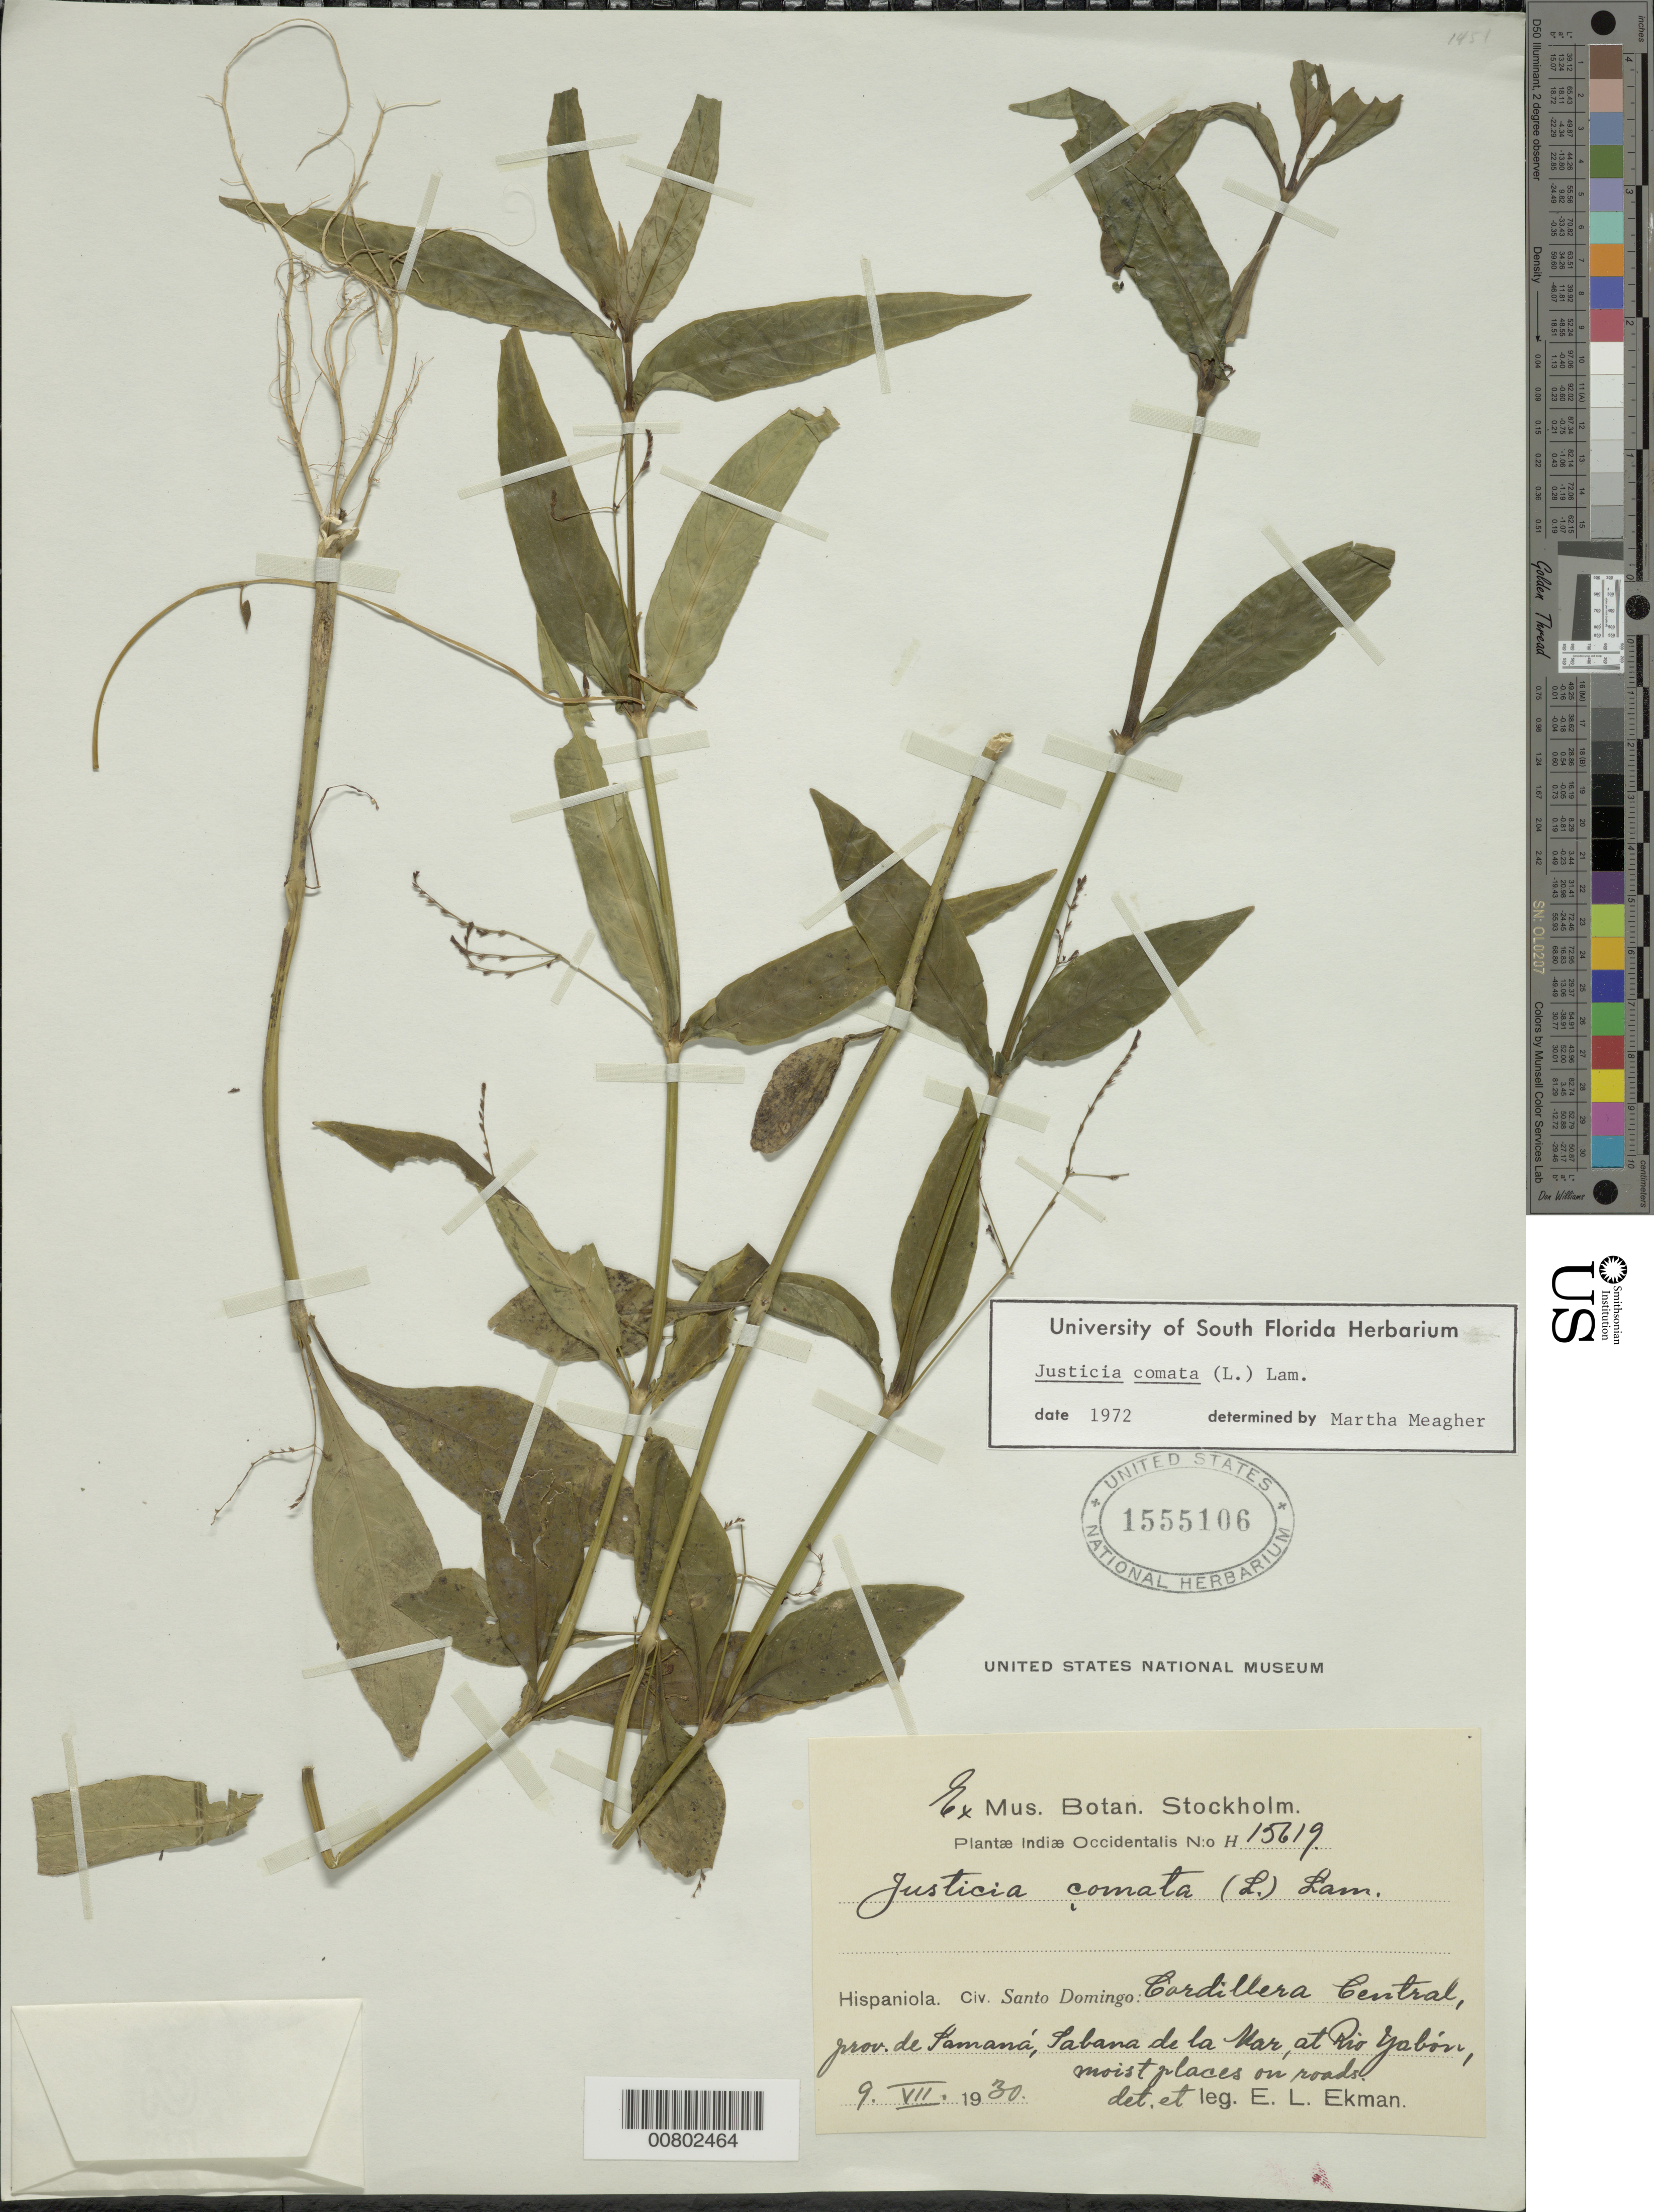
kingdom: Plantae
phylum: Tracheophyta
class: Magnoliopsida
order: Lamiales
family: Acanthaceae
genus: Justicia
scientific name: Justicia comata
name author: (L.) Lam.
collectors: E. L. Ekman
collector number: H 15619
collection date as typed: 09 Jul 1930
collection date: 1930-07-09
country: Dominican Republic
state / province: Samana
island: Hispaniola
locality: Cordillera Central; Sabana de la Mar, at Rio Yabón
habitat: Moist places on road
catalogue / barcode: US 1555106